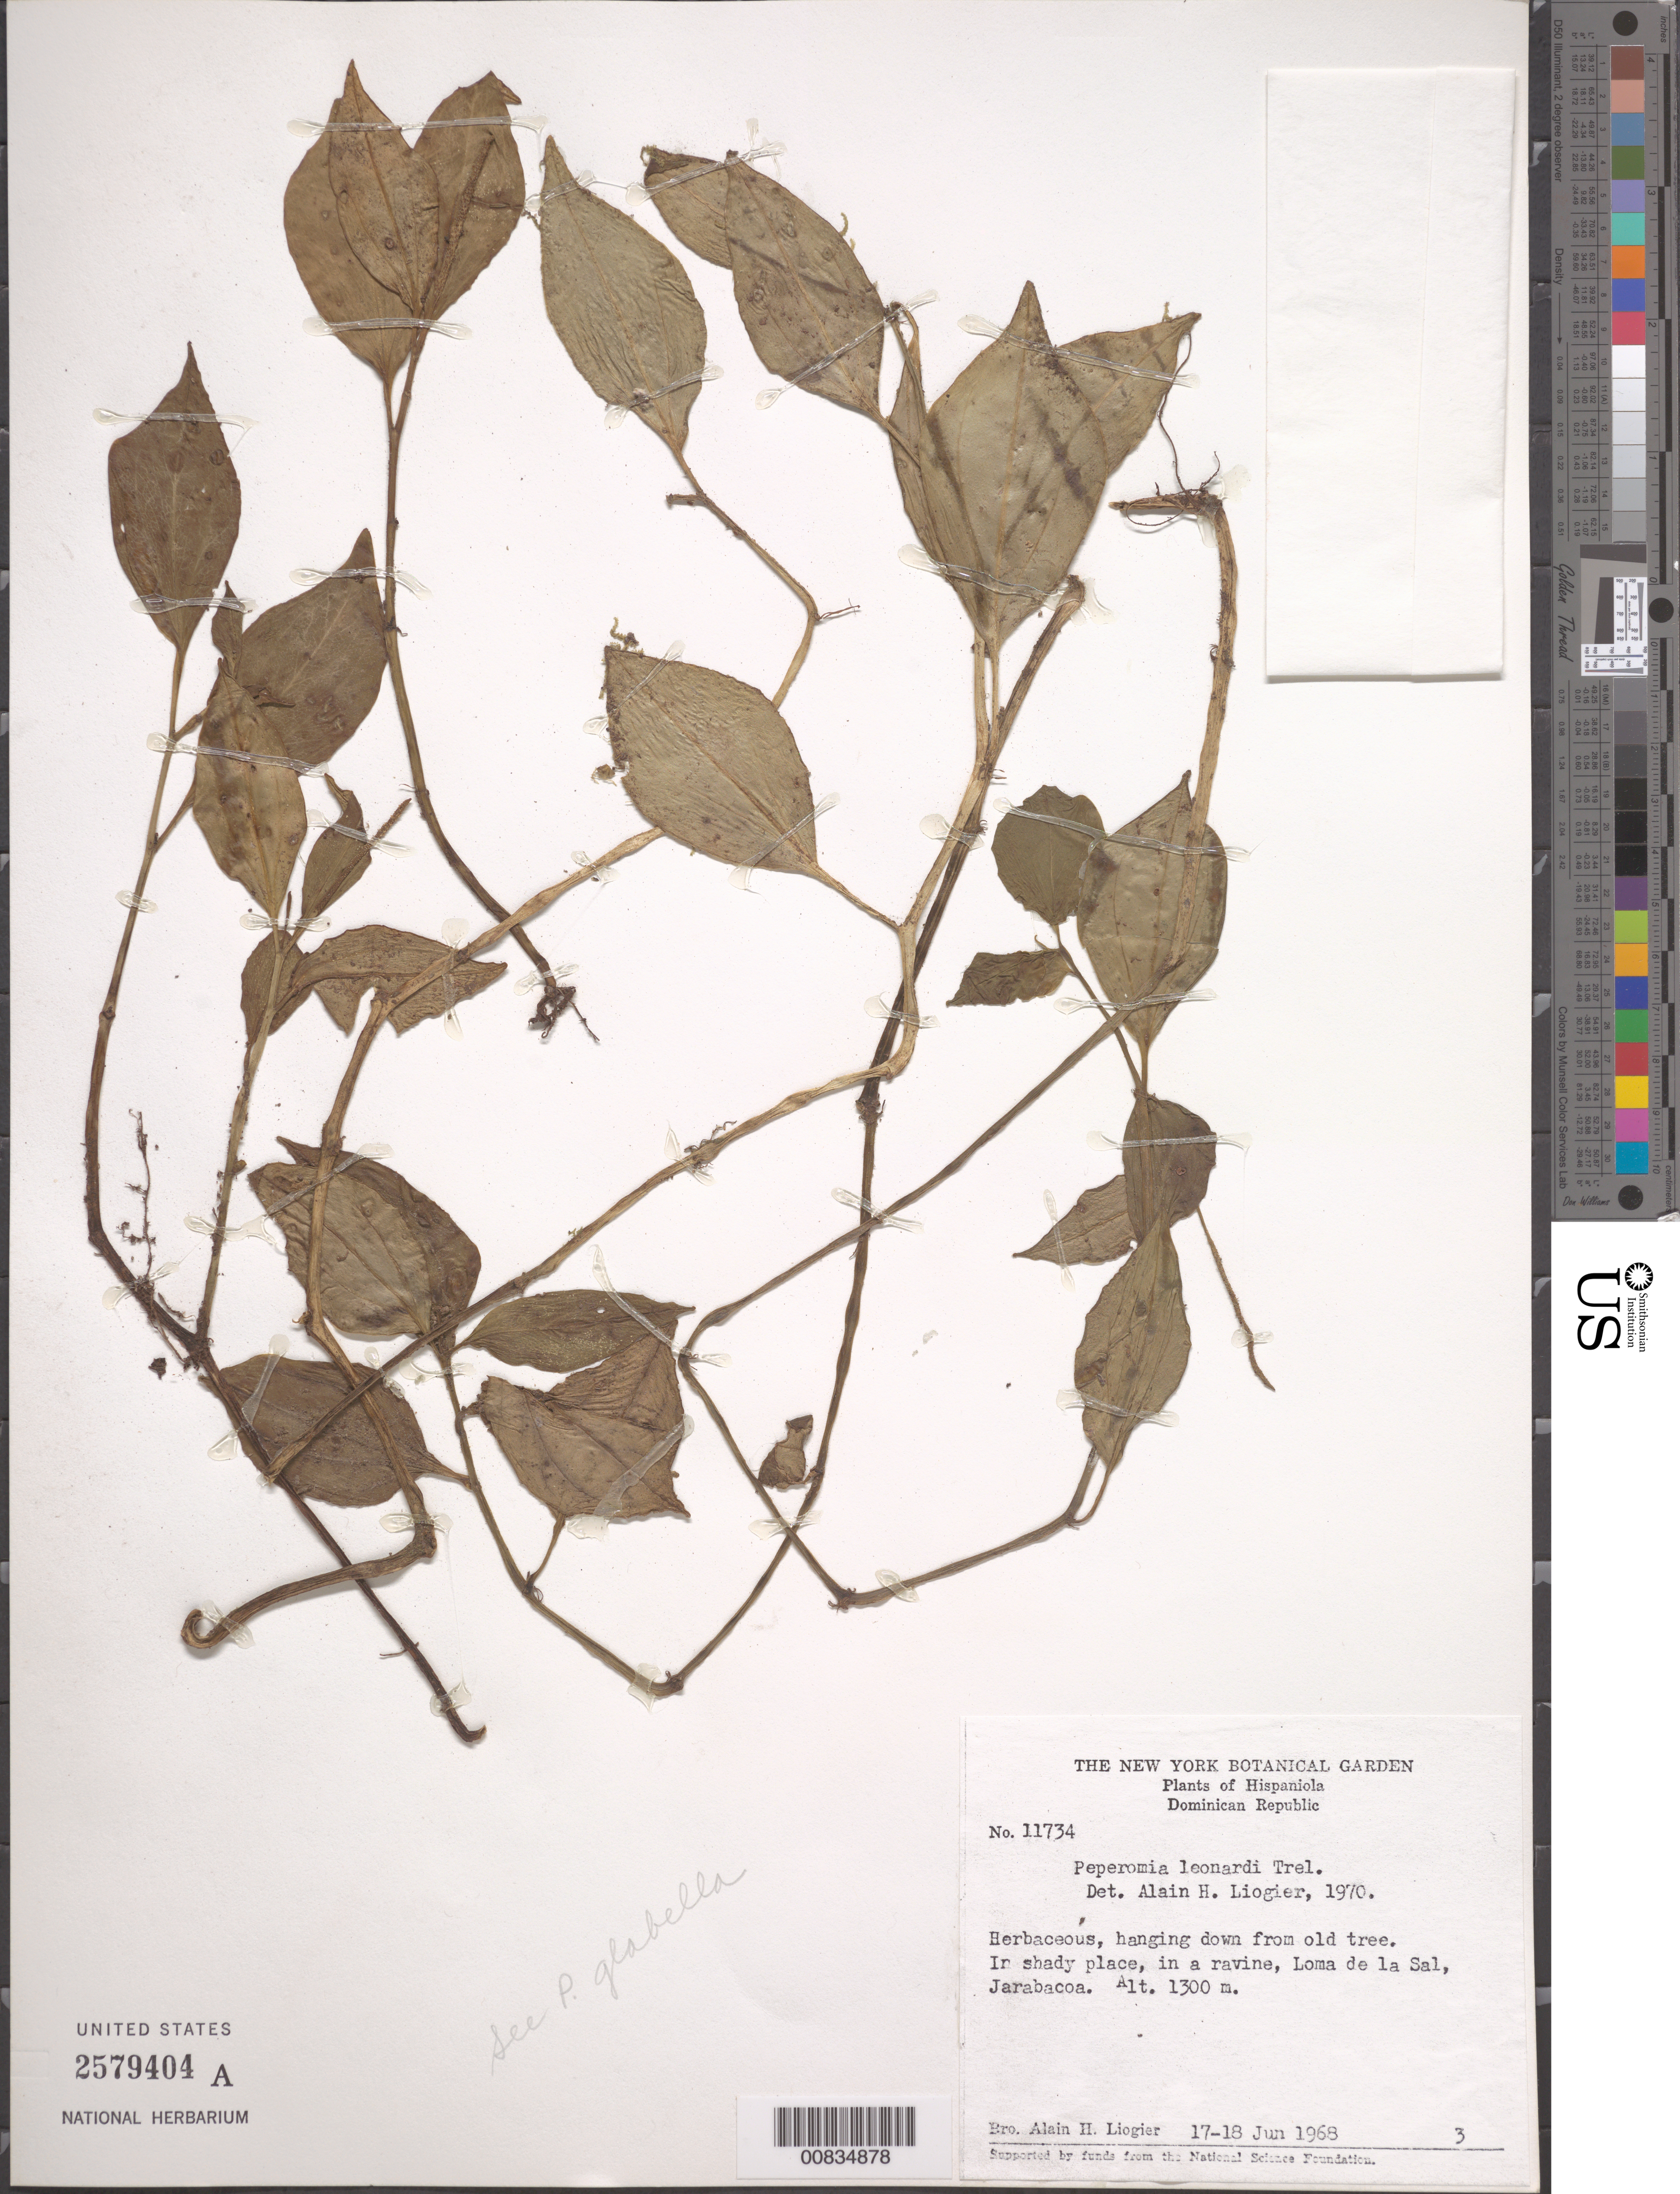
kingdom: Plantae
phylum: Tracheophyta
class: Magnoliopsida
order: Piperales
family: Piperaceae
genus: Peperomia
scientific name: Peperomia glabella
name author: (Sw.) A. Dietr.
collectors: A. H. Liogier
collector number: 11734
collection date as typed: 17 Jun 1968 to 18 Jun 1968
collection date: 1968-06-17/1968-06-18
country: Dominican Republic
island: Hispaniola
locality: Loma de la Sal, Jarabacoa.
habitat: Hanging down from old tree. In shady place in a ravine.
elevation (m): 1300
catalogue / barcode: US 2579404A